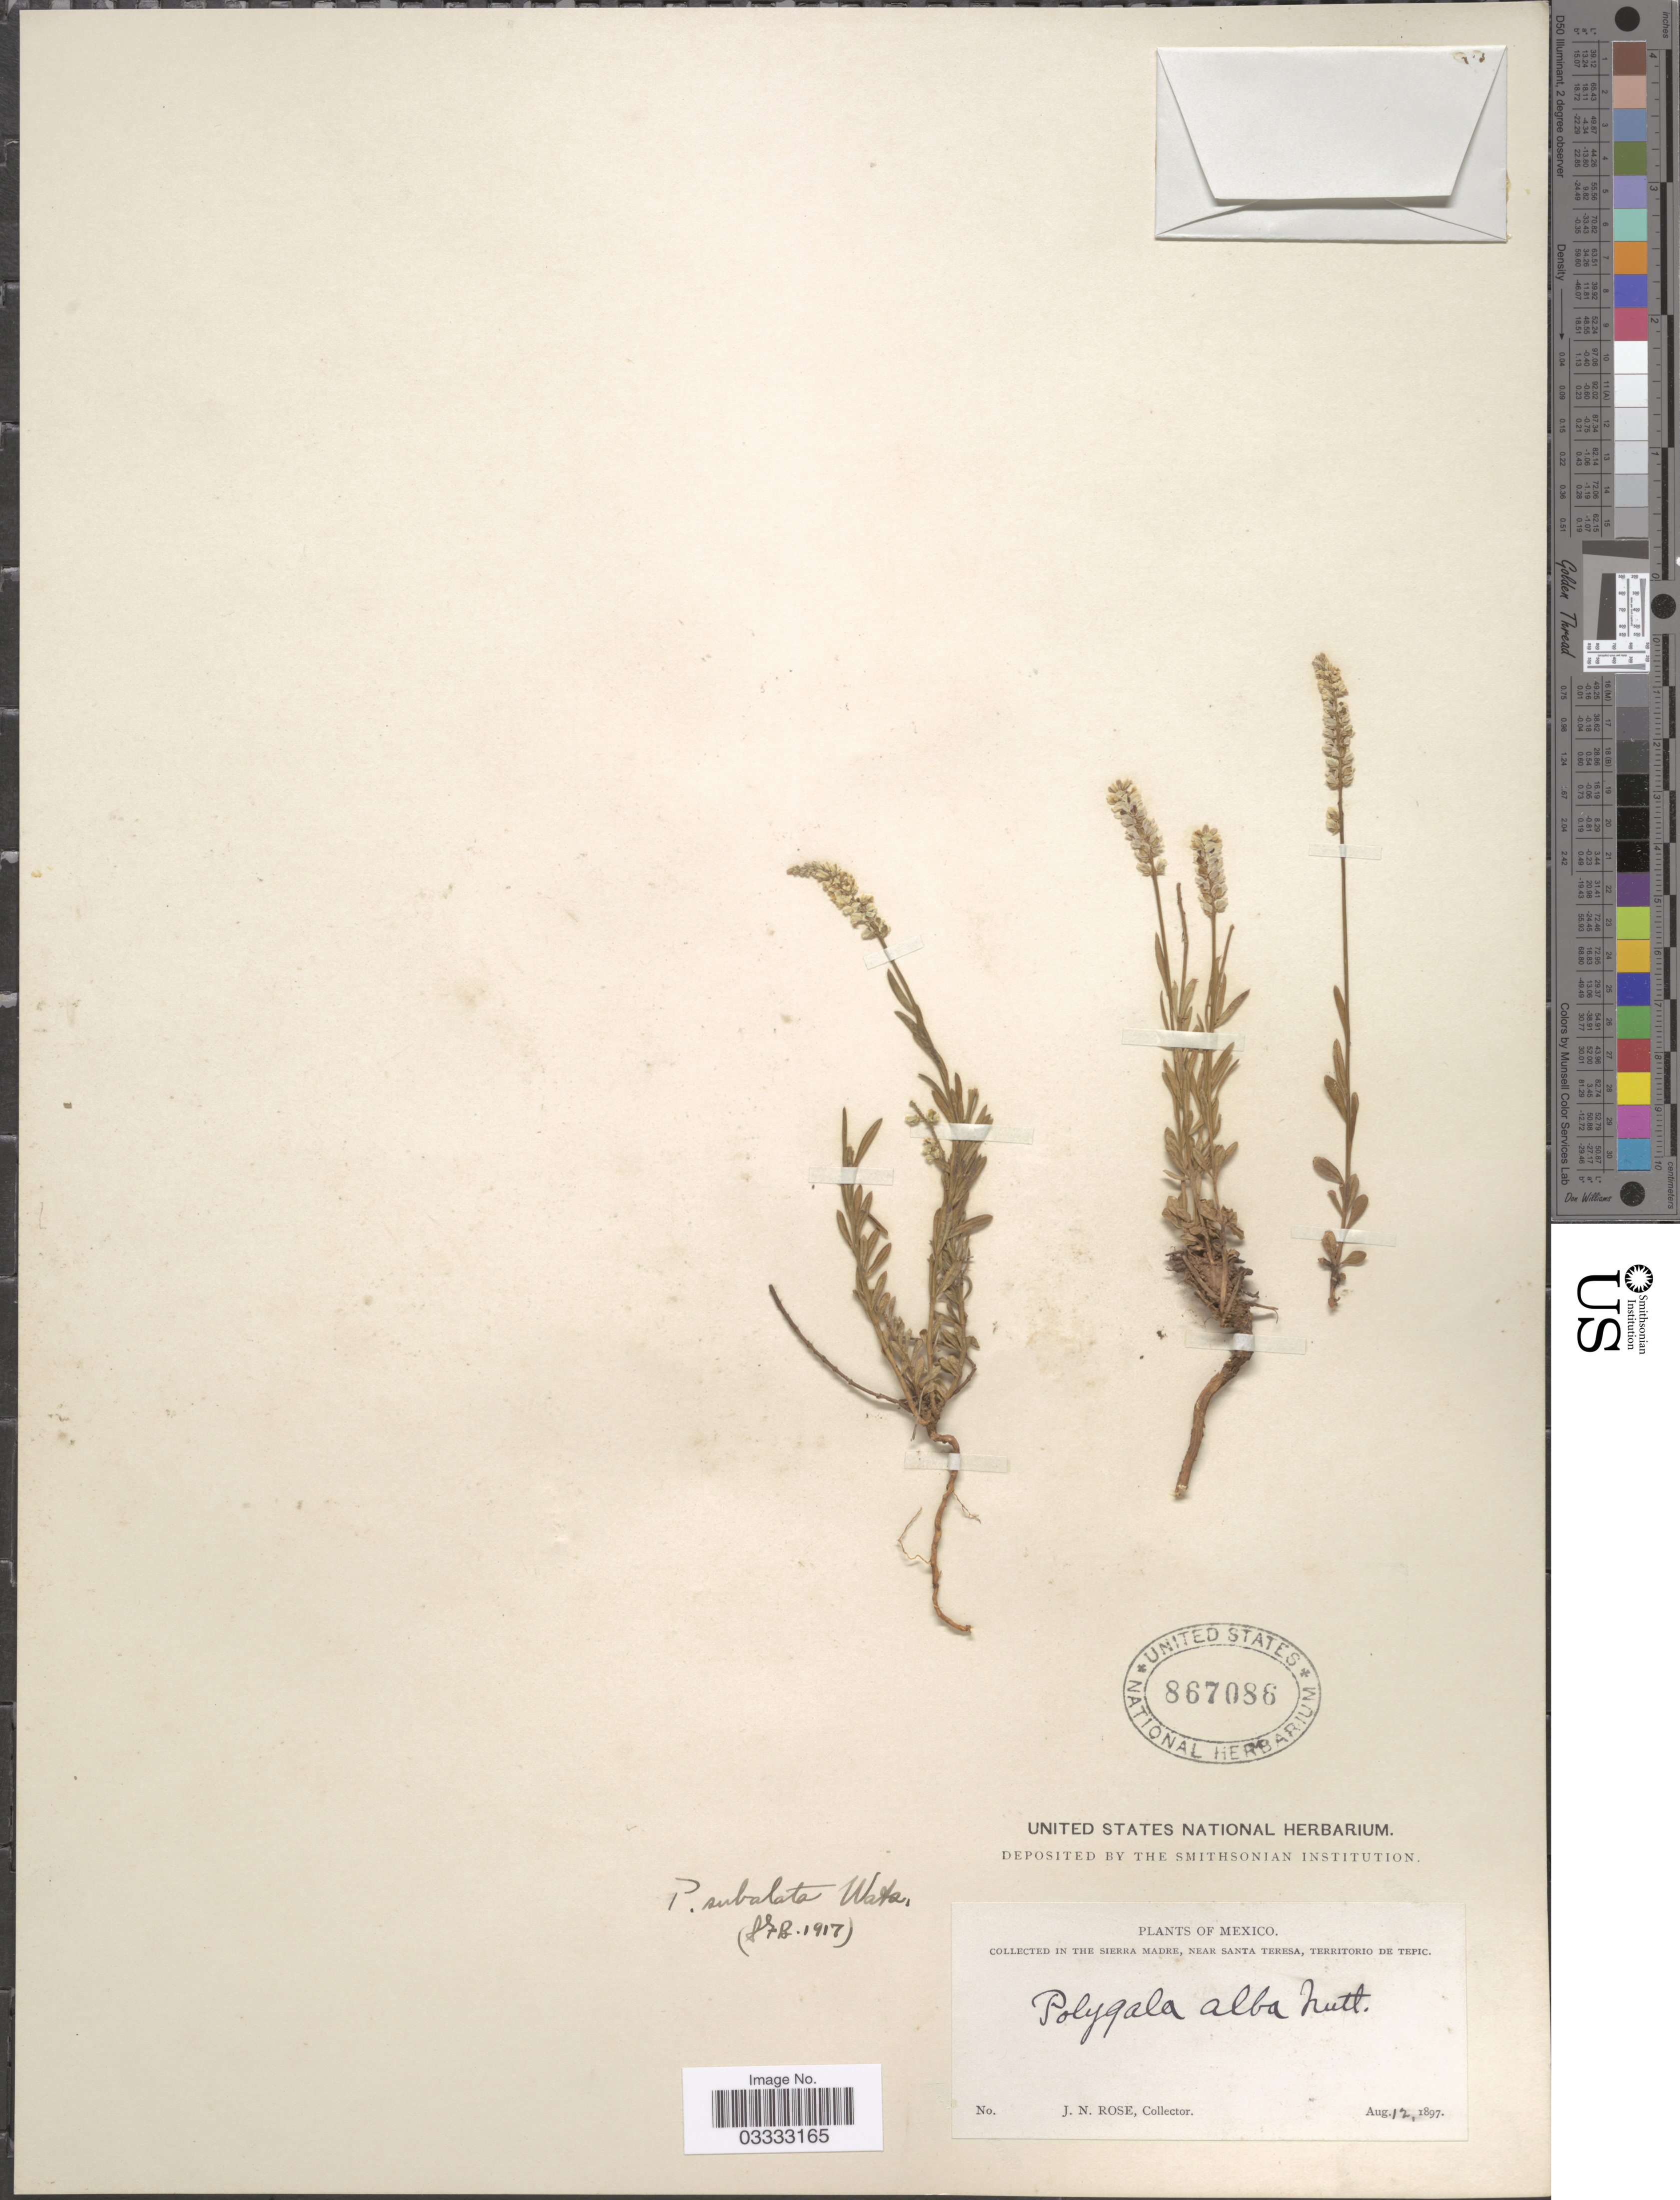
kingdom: Plantae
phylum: Tracheophyta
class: Magnoliopsida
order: Fabales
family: Polygalaceae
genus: Polygala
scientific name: Polygala subalata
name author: S. Watson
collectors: J. N. Rose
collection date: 1897-08-12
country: Mexico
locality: In The Sierra Madre, near Santa Teresa, Territorio de Tepic.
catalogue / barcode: US 867086